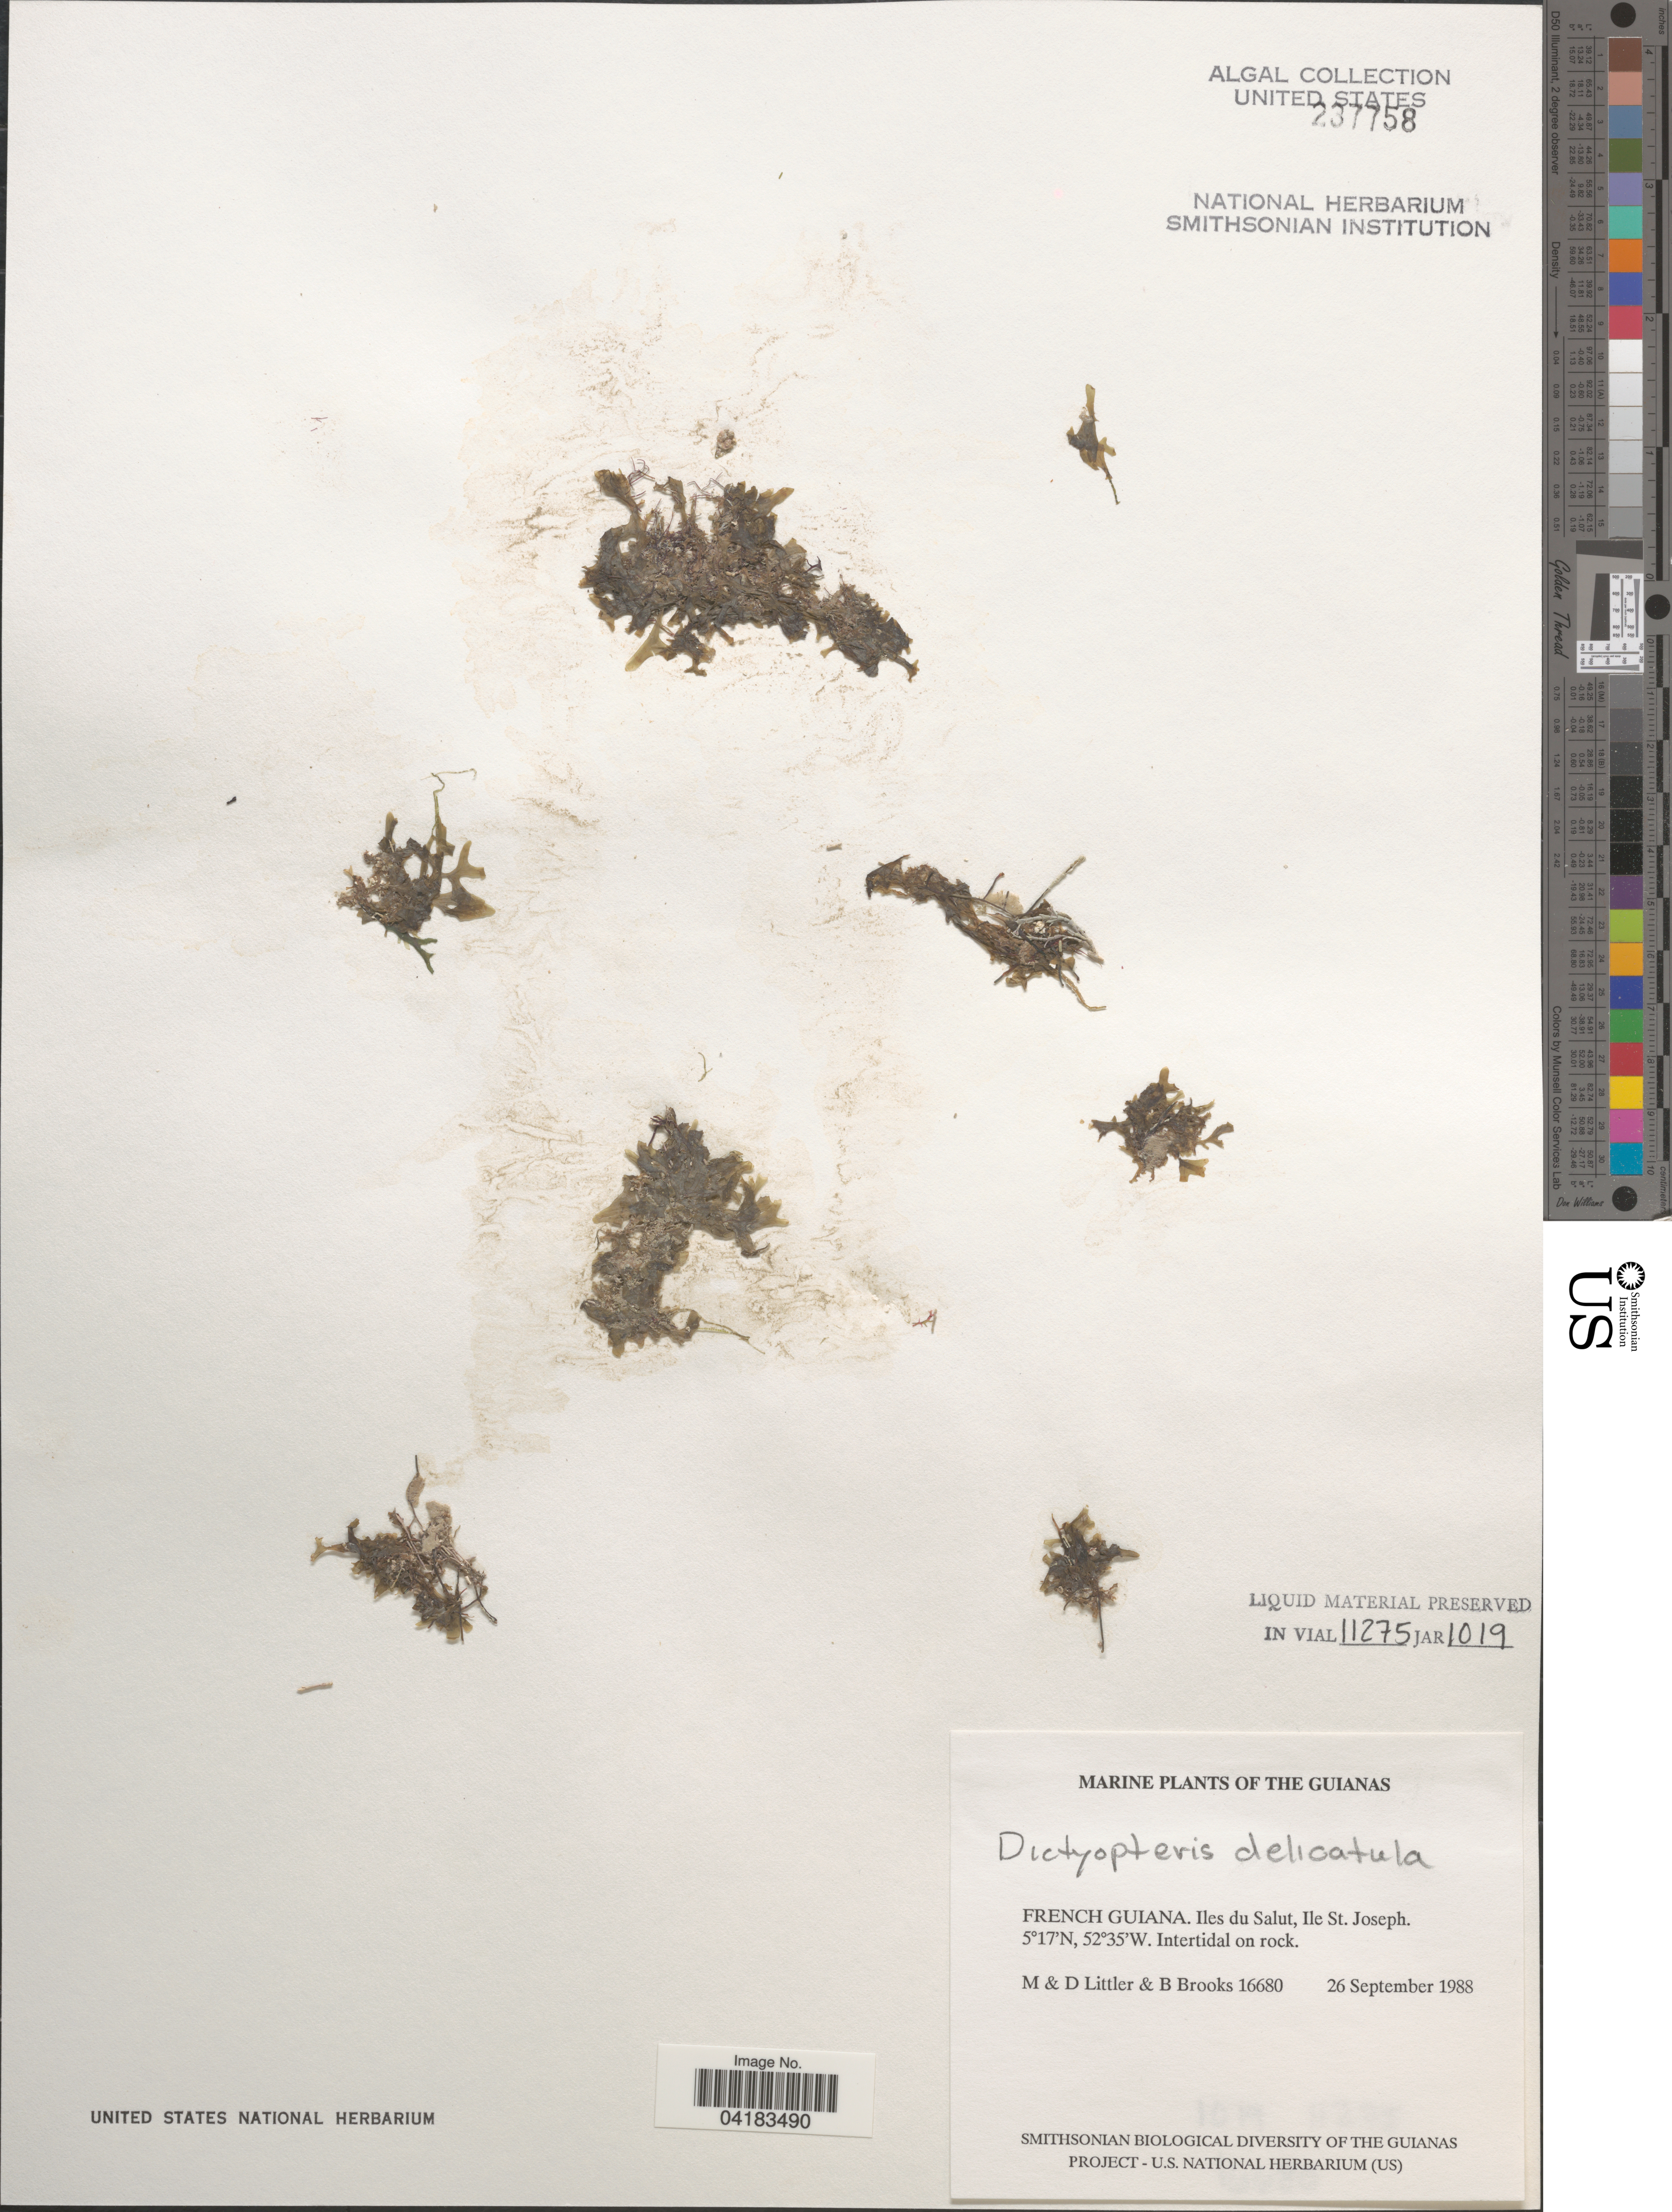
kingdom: Chromista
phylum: Ochrophyta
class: Phaeophyceae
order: Dictyotales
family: Dictyotaceae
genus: Dictyopteris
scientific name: Dictyopteris delicatula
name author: J.V.Lamouroux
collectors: M. Littler, D. S. Littler & B. Brooks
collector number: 16680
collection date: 1988-09-26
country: French Guiana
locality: The Guianas. Iles du Salut, Ile St. Joseph.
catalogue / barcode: US 237758